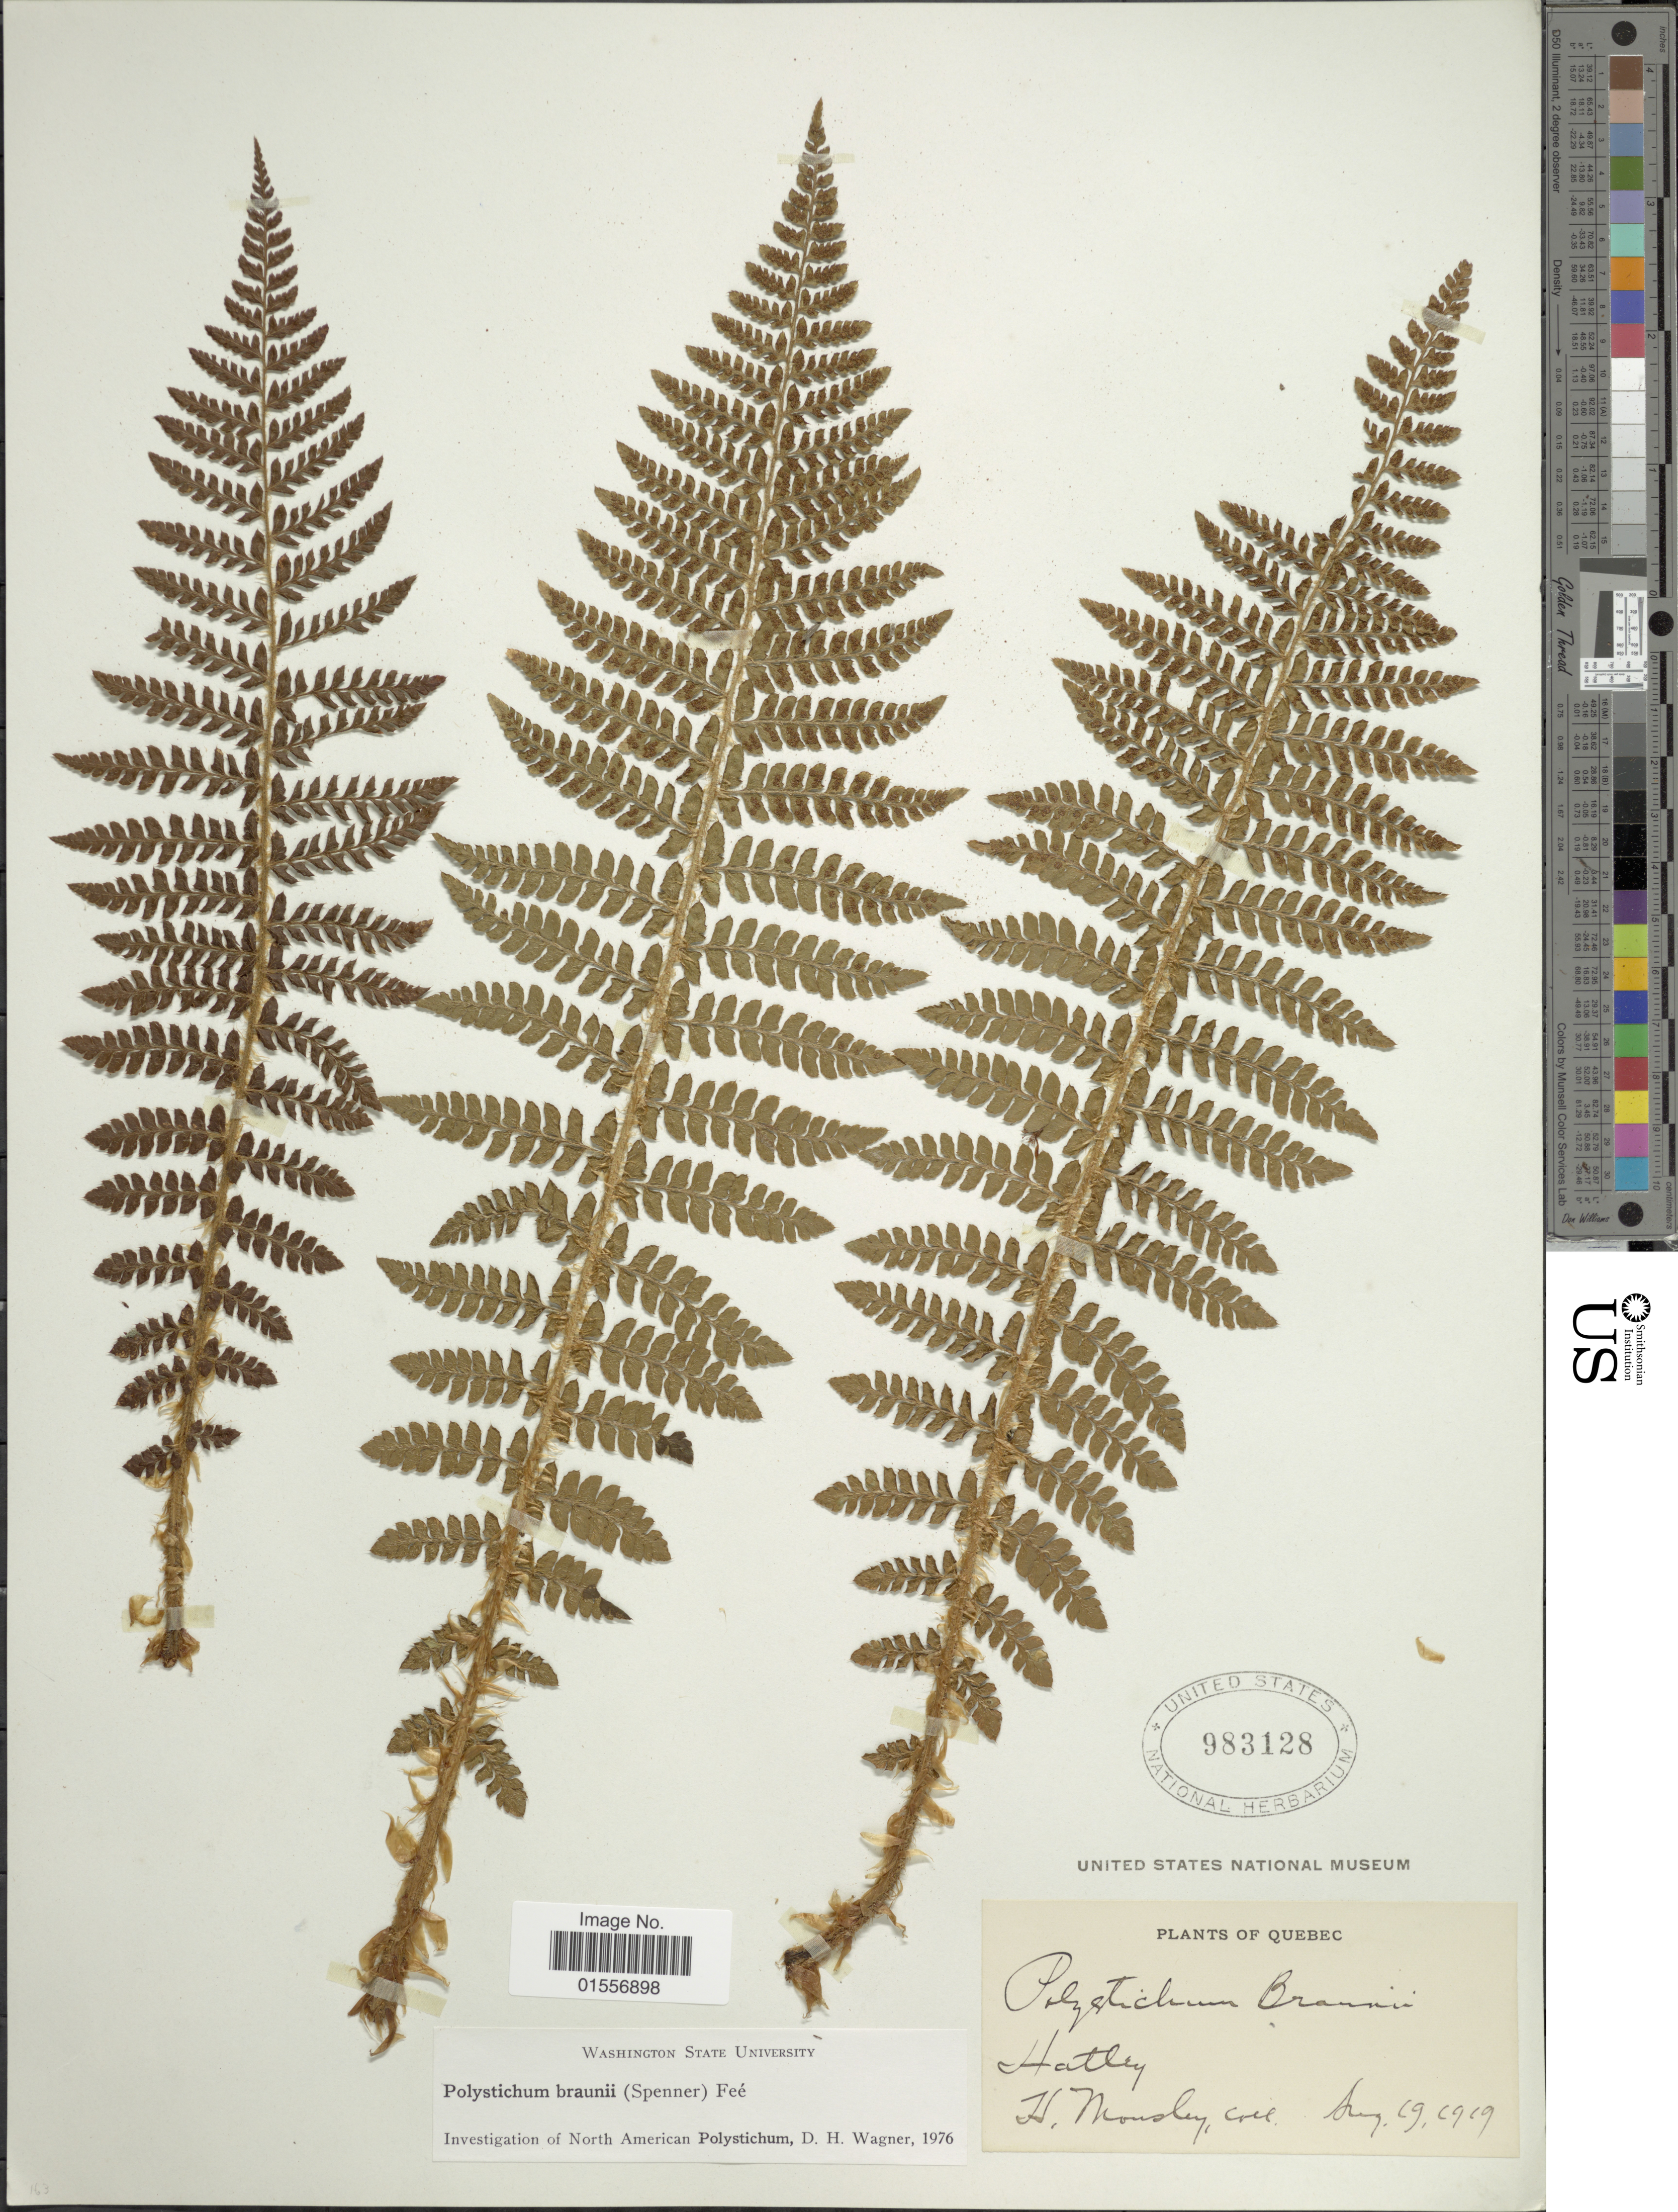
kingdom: Plantae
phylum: Tracheophyta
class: Polypodiopsida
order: Polypodiales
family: Dryopteridaceae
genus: Polystichum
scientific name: Polystichum braunii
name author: (Spenn.) Fée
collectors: H. Mousley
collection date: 1919-08-19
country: Canada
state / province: Quebec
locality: Hatley.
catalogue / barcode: US 983128